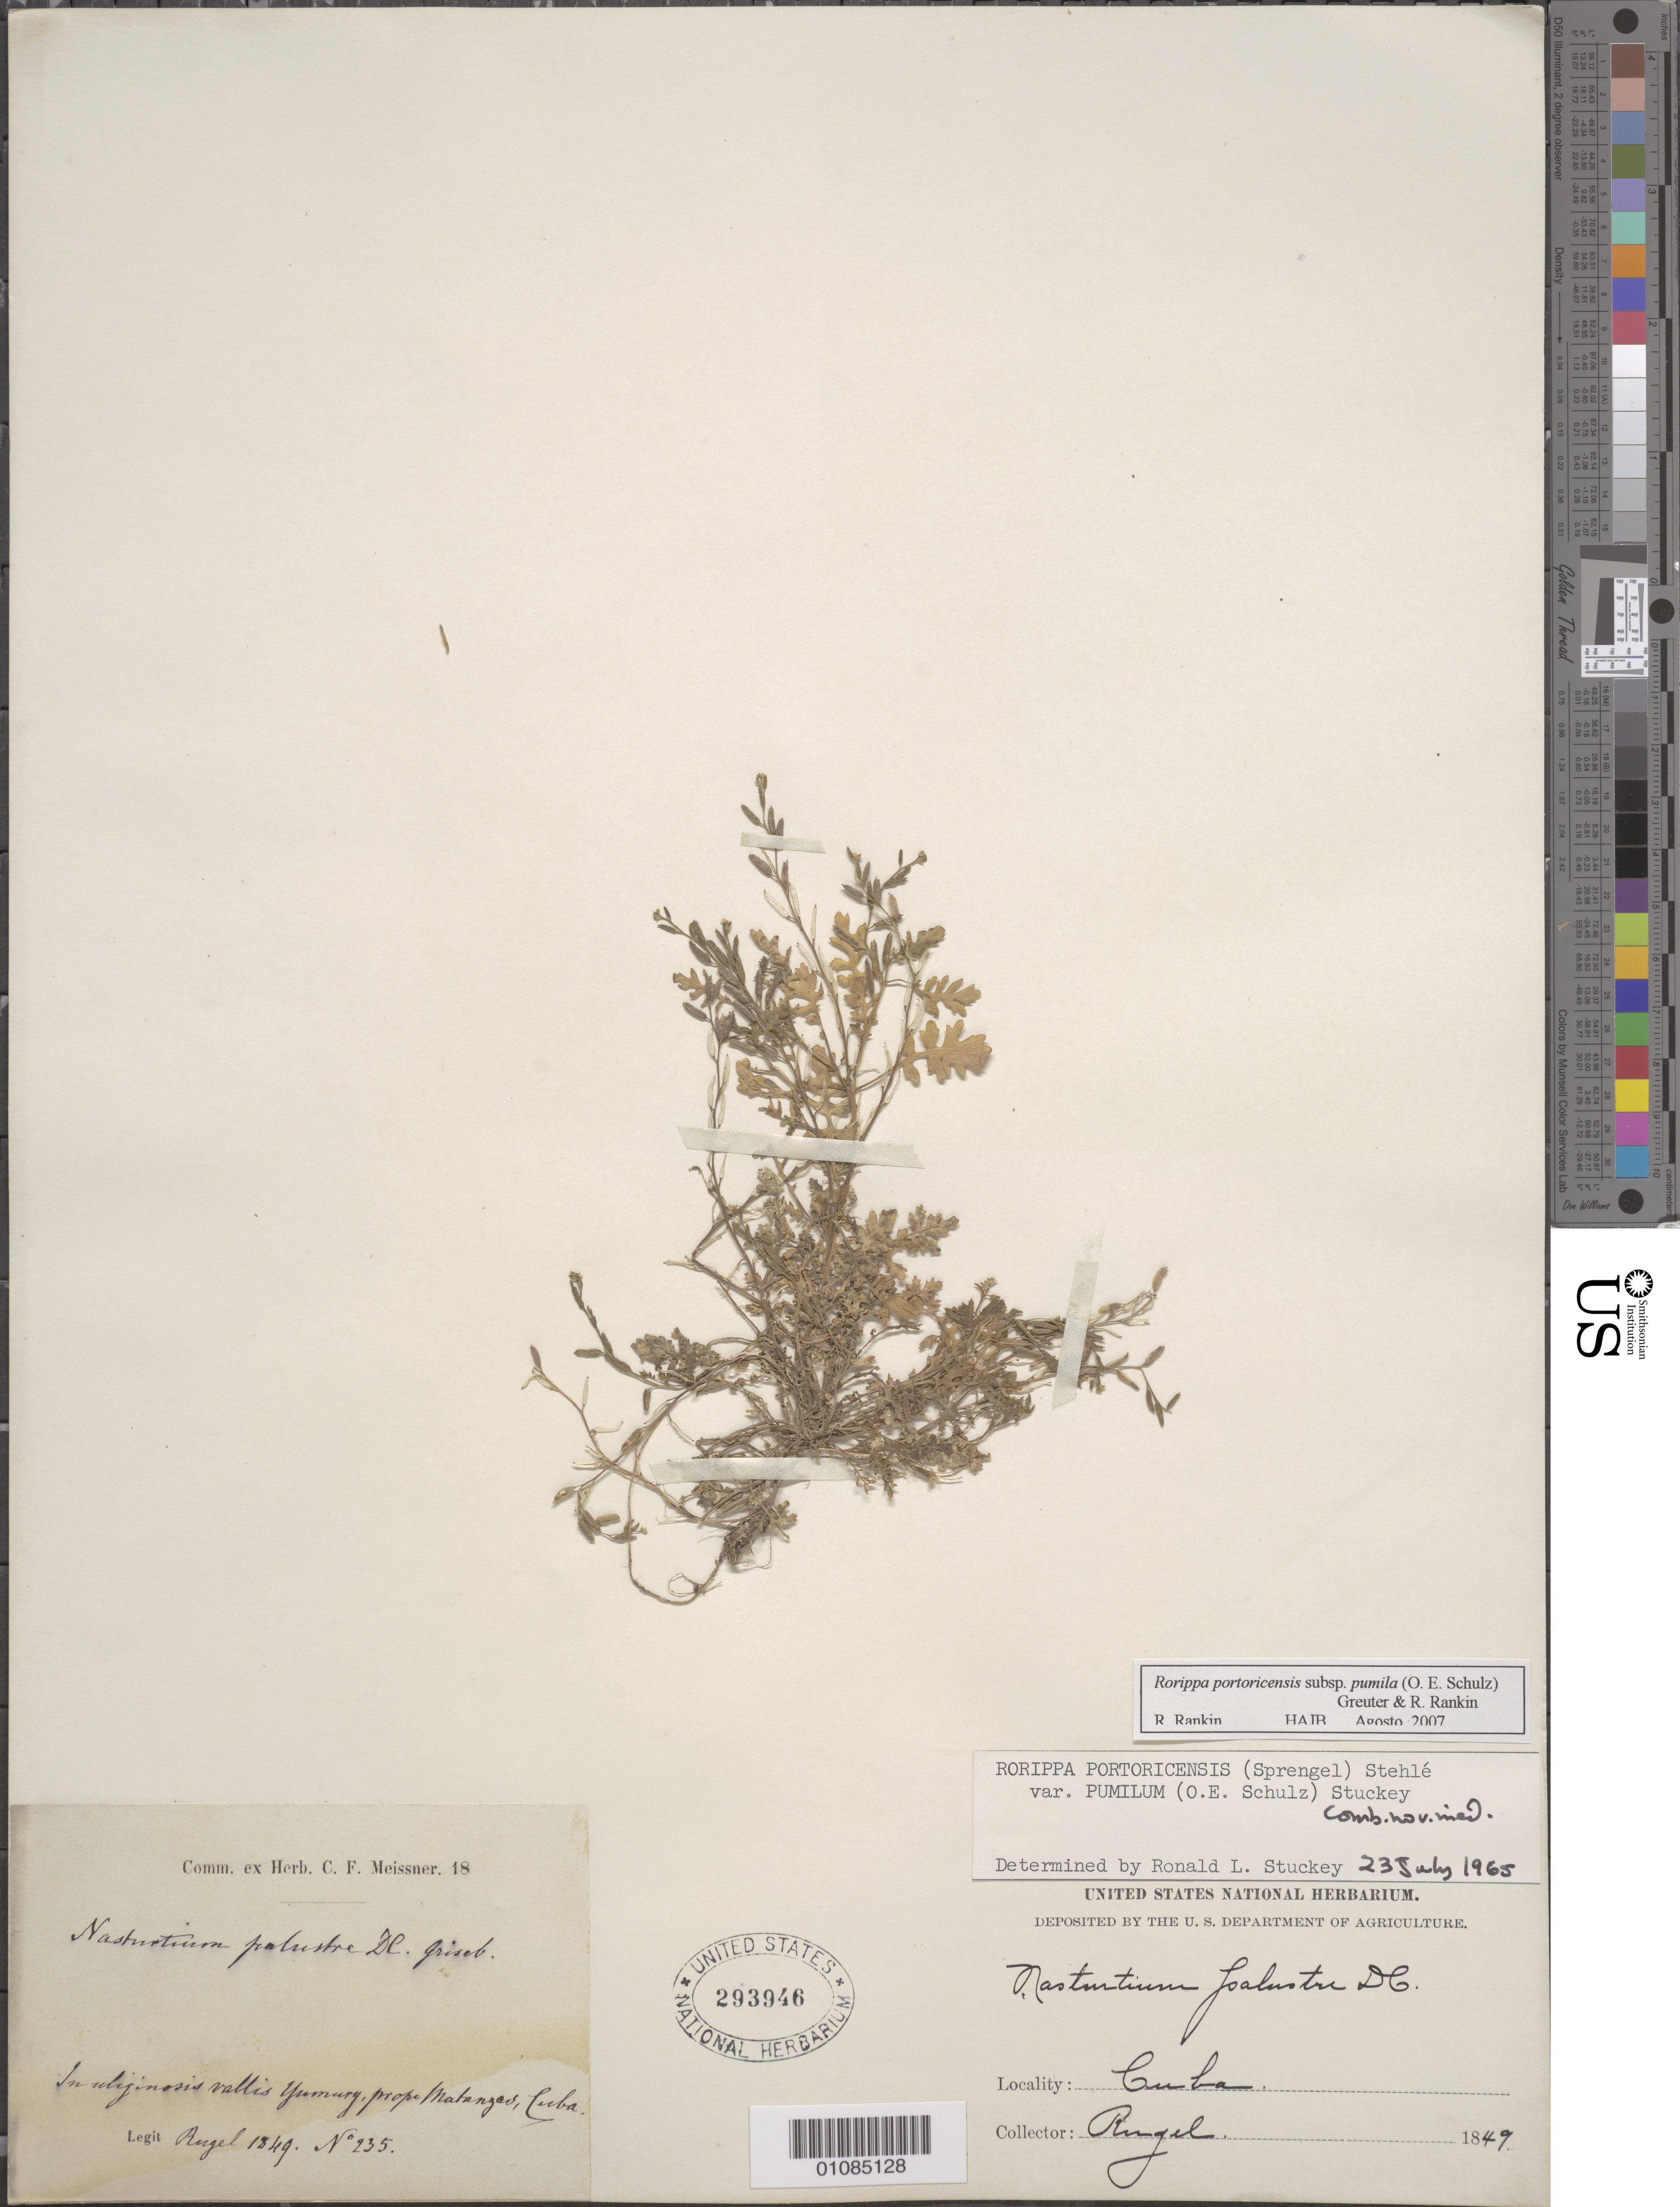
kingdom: Plantae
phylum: Tracheophyta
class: Magnoliopsida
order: Brassicales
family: Brassicaceae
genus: Rorippa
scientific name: Rorippa portoricensis var. pumilum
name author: (O.E. Schulz) Stuckey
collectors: -- Rangel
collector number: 235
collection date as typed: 1849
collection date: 1849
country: Cuba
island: Cuba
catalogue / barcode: US 293946